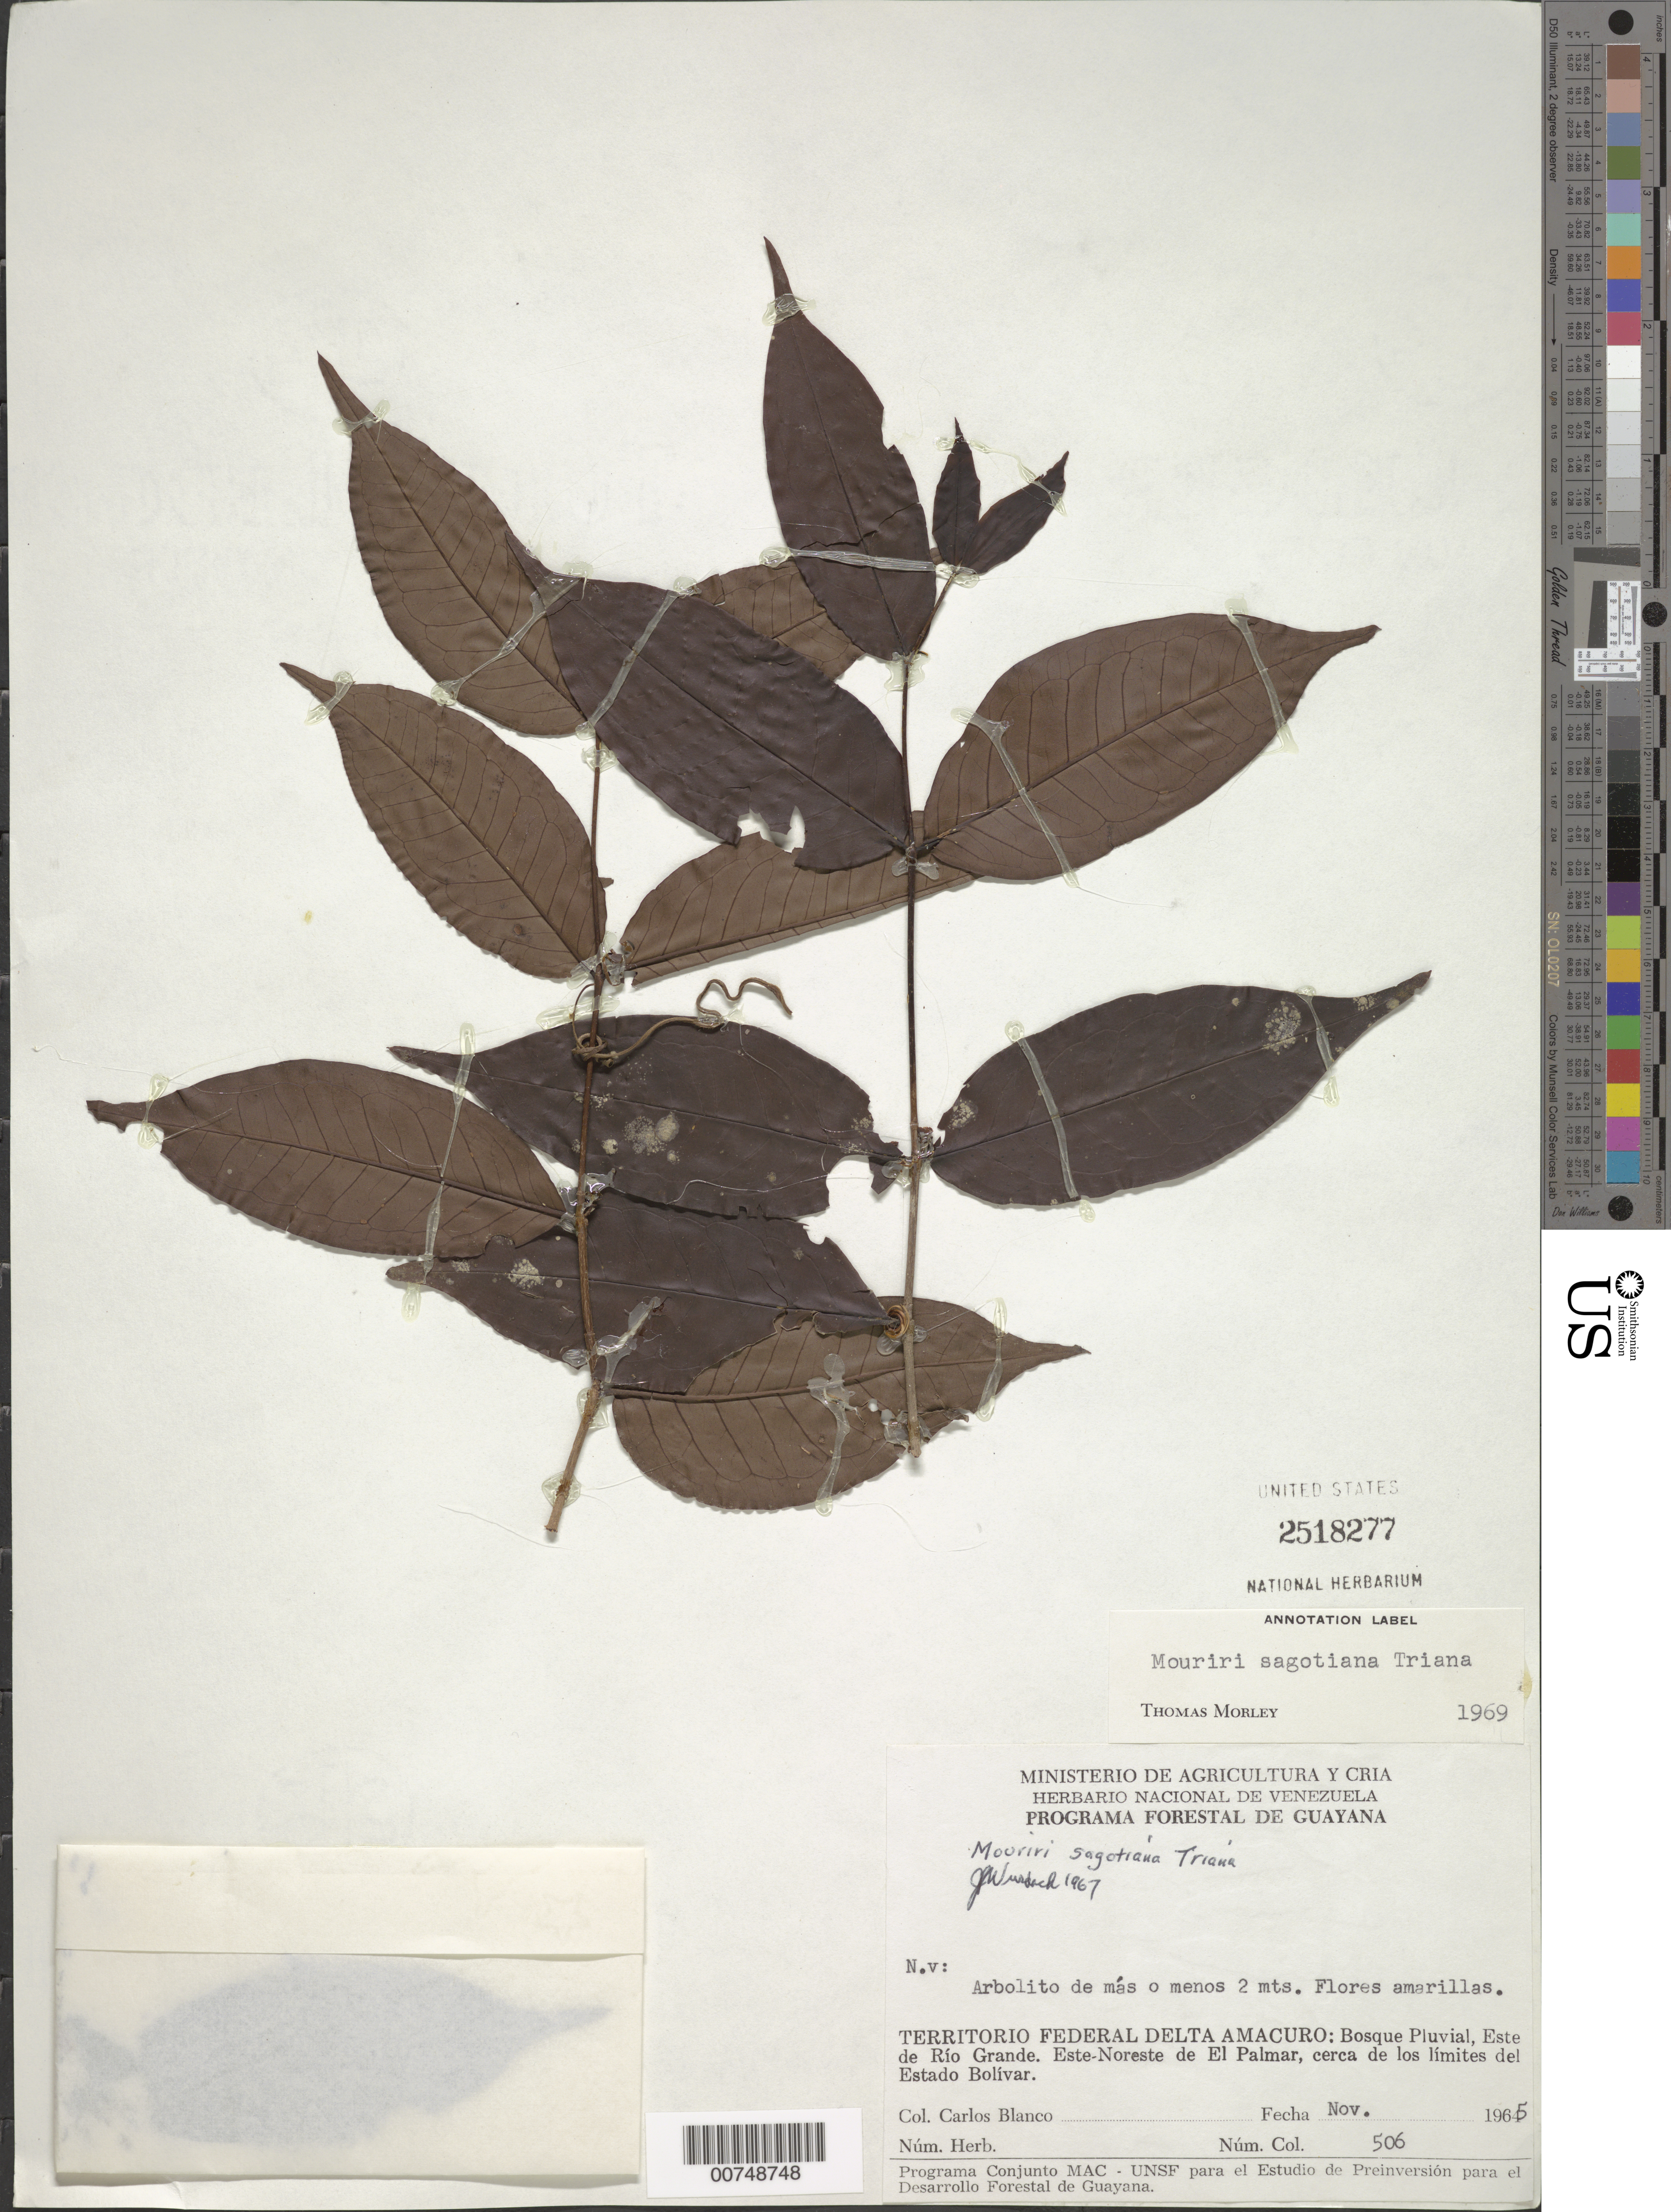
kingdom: Plantae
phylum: Tracheophyta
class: Magnoliopsida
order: Myrtales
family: Melastomataceae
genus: Mouriri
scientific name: Mouriri sagotiana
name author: Triana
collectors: C. Blanco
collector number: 506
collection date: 1965-11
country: Venezuela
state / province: Delta Amacuro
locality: Territorio Federal Delta Amacuro: Este de Río Grande. Este-Noreste de El Palmar, cerca de los límites del Estado Bolívar.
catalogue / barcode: US 2518277